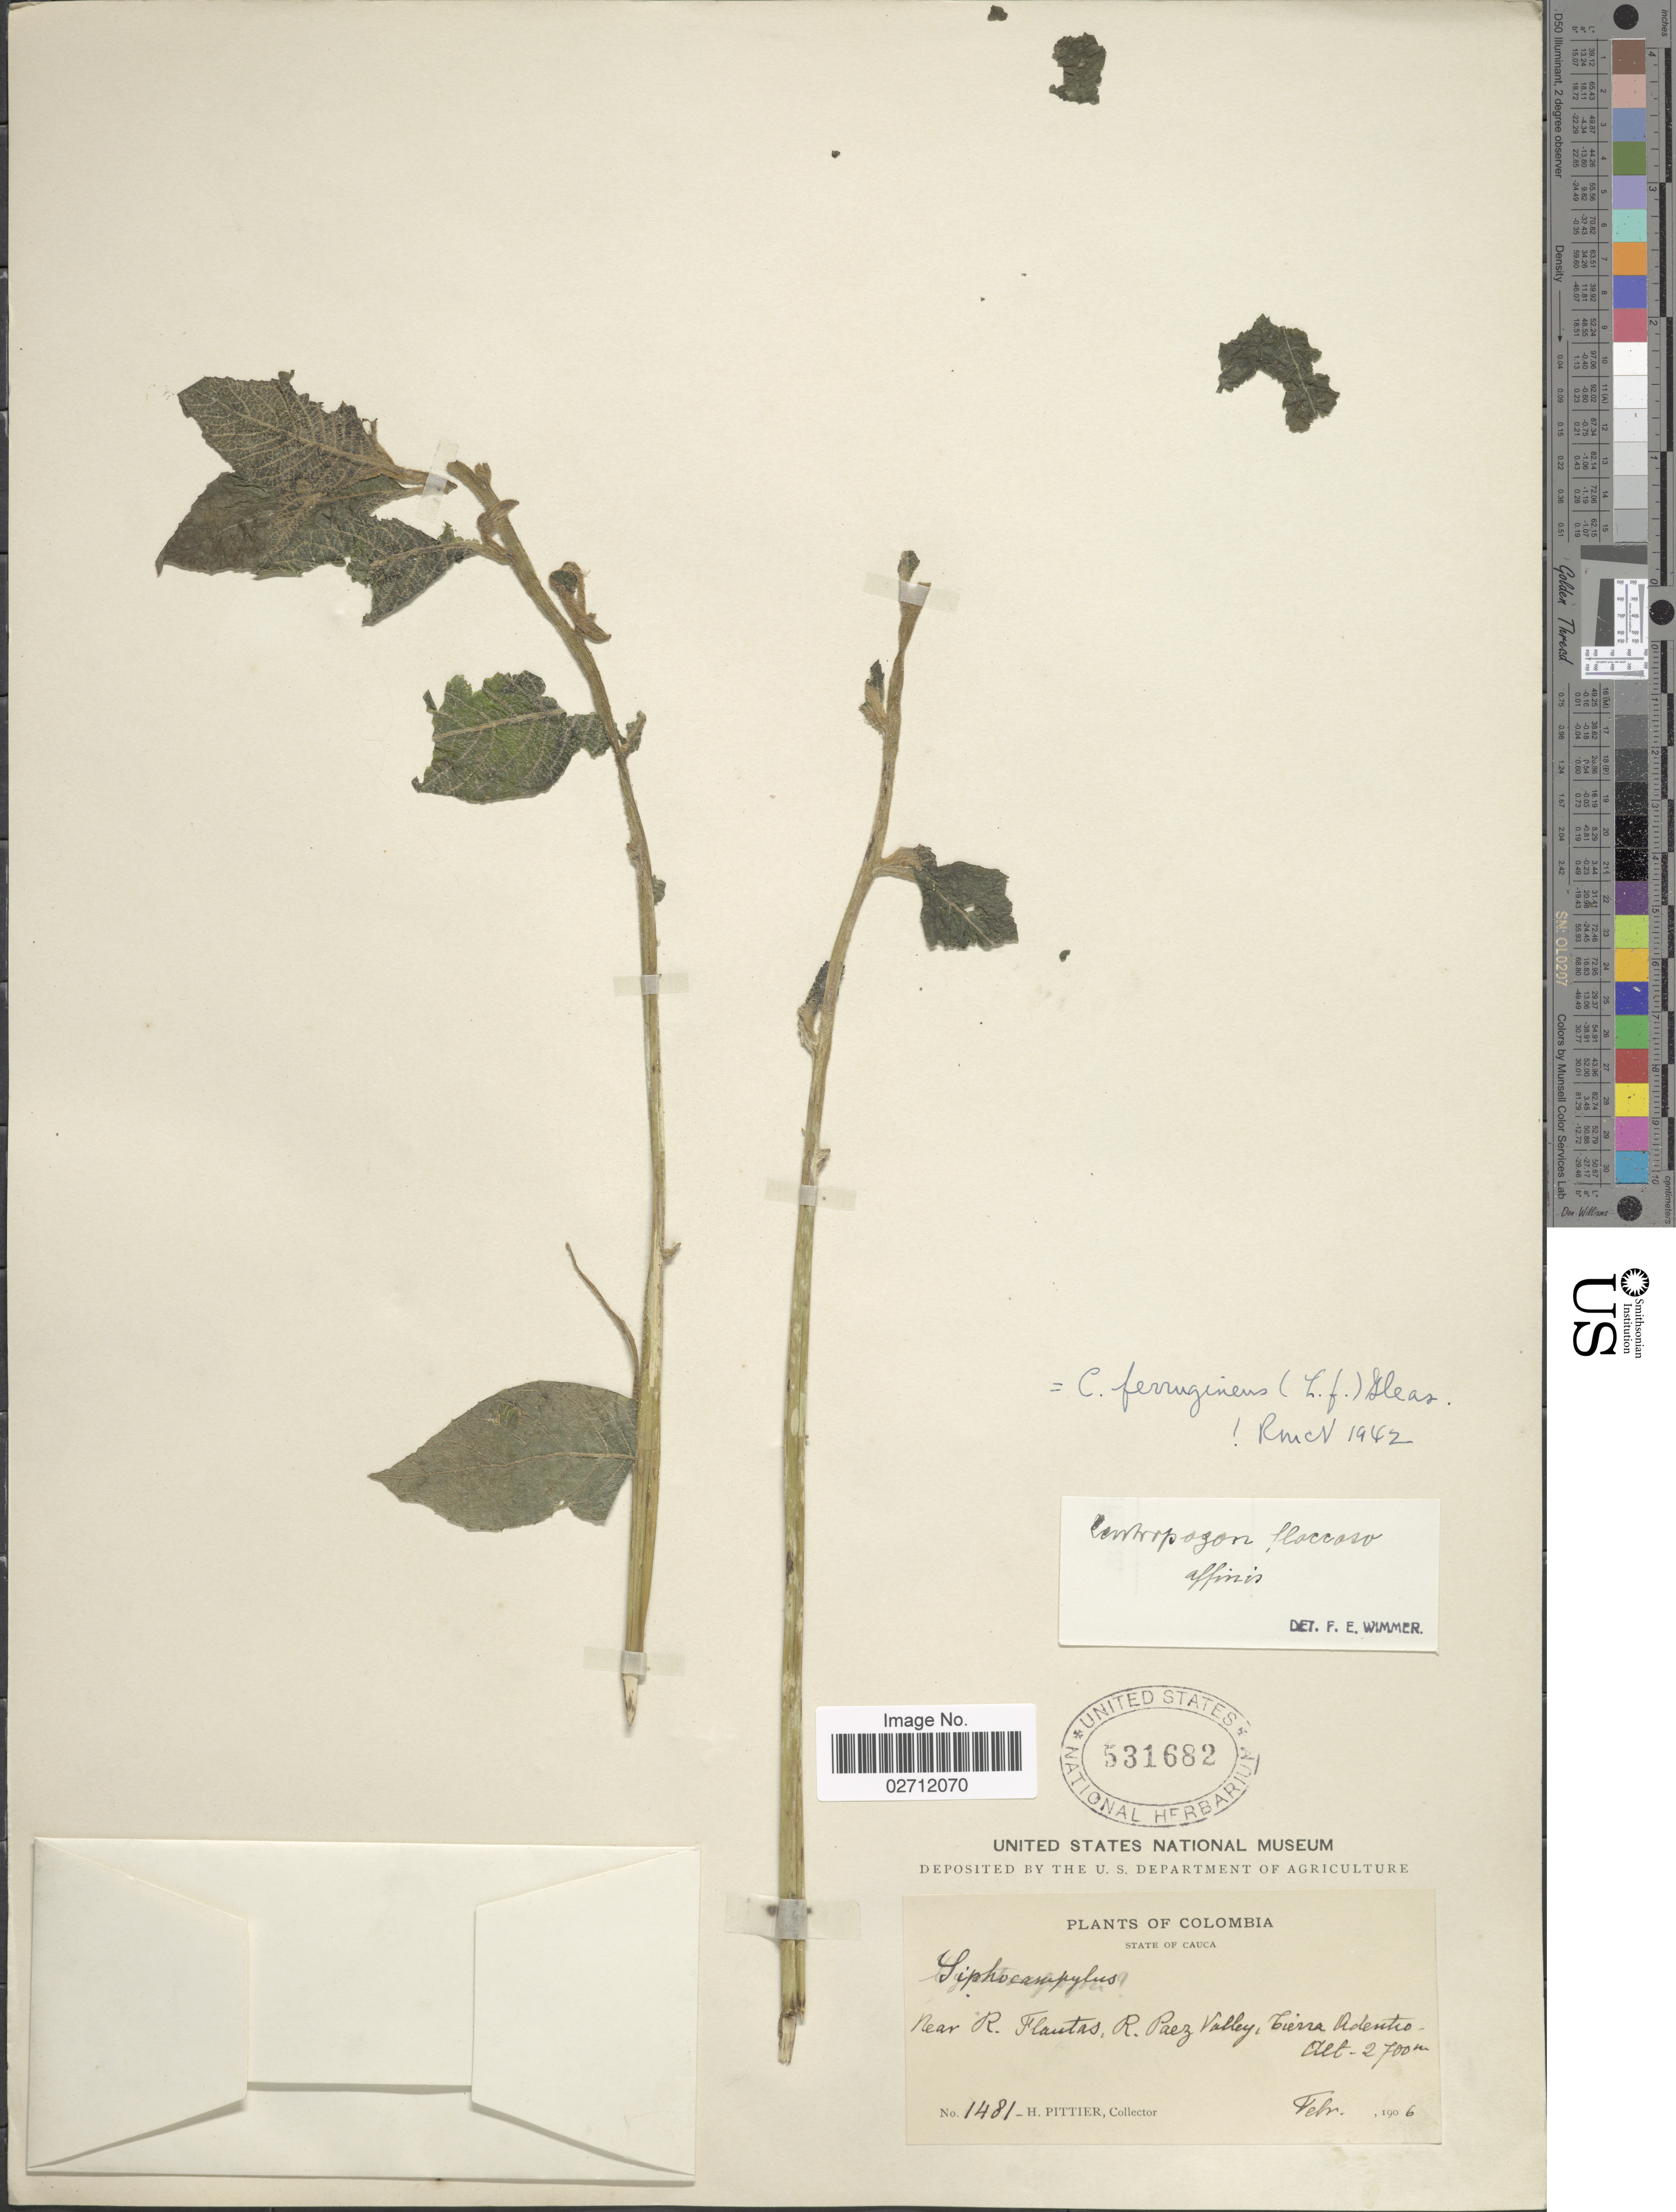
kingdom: Plantae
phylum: Tracheophyta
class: Magnoliopsida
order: Asterales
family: Campanulaceae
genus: Centropogon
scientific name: Centropogon ferrugineus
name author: (L. f.) Gleason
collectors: H. F. Pittier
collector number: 1481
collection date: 1906-02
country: Colombia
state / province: Cauca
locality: Near R. Flautas, R. Paez Valley, Tierra Adentro.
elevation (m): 2700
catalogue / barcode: US 531682